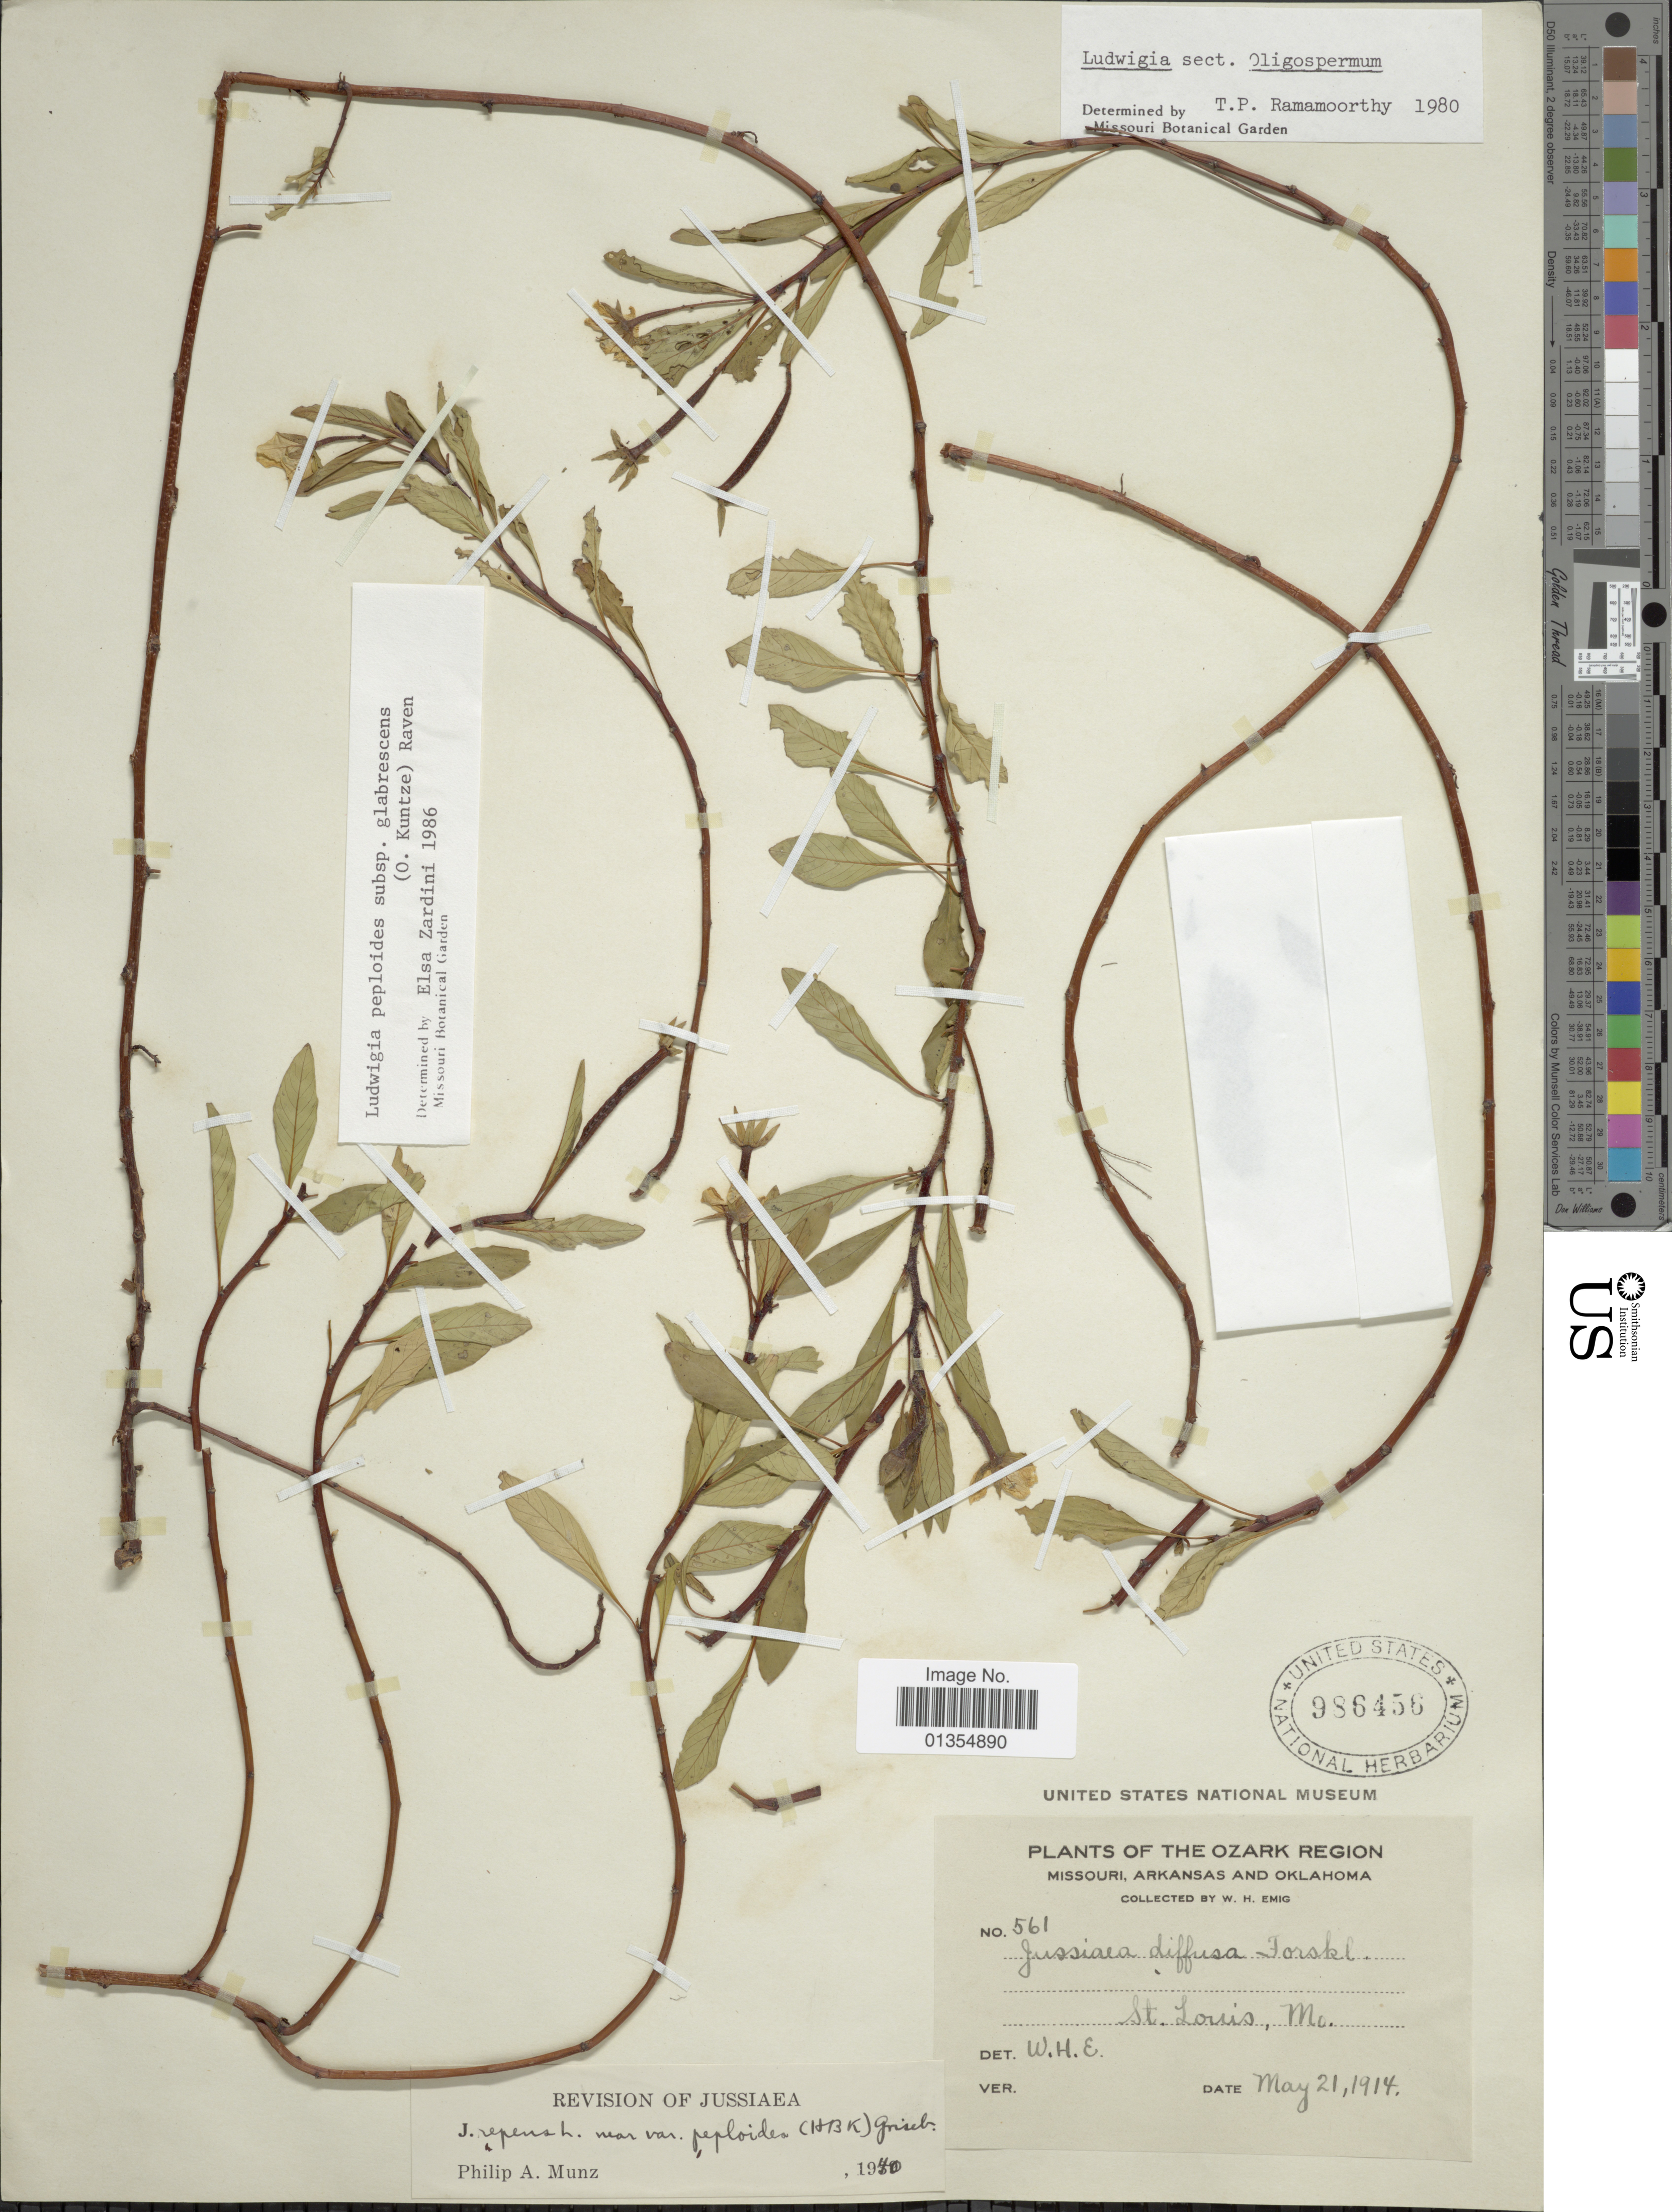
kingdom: Plantae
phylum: Tracheophyta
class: Magnoliopsida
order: Myrtales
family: Onagraceae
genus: Ludwigia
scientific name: Ludwigia peploides subsp. glabrescens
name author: (Kuntze) P.H. Raven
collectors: W. H. Emig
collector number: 561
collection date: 1914-05-21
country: United States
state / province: Missouri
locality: Ozark Region, Missouri, Arkansas and Oklahoma, St. Louis, Mo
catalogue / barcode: US 986456